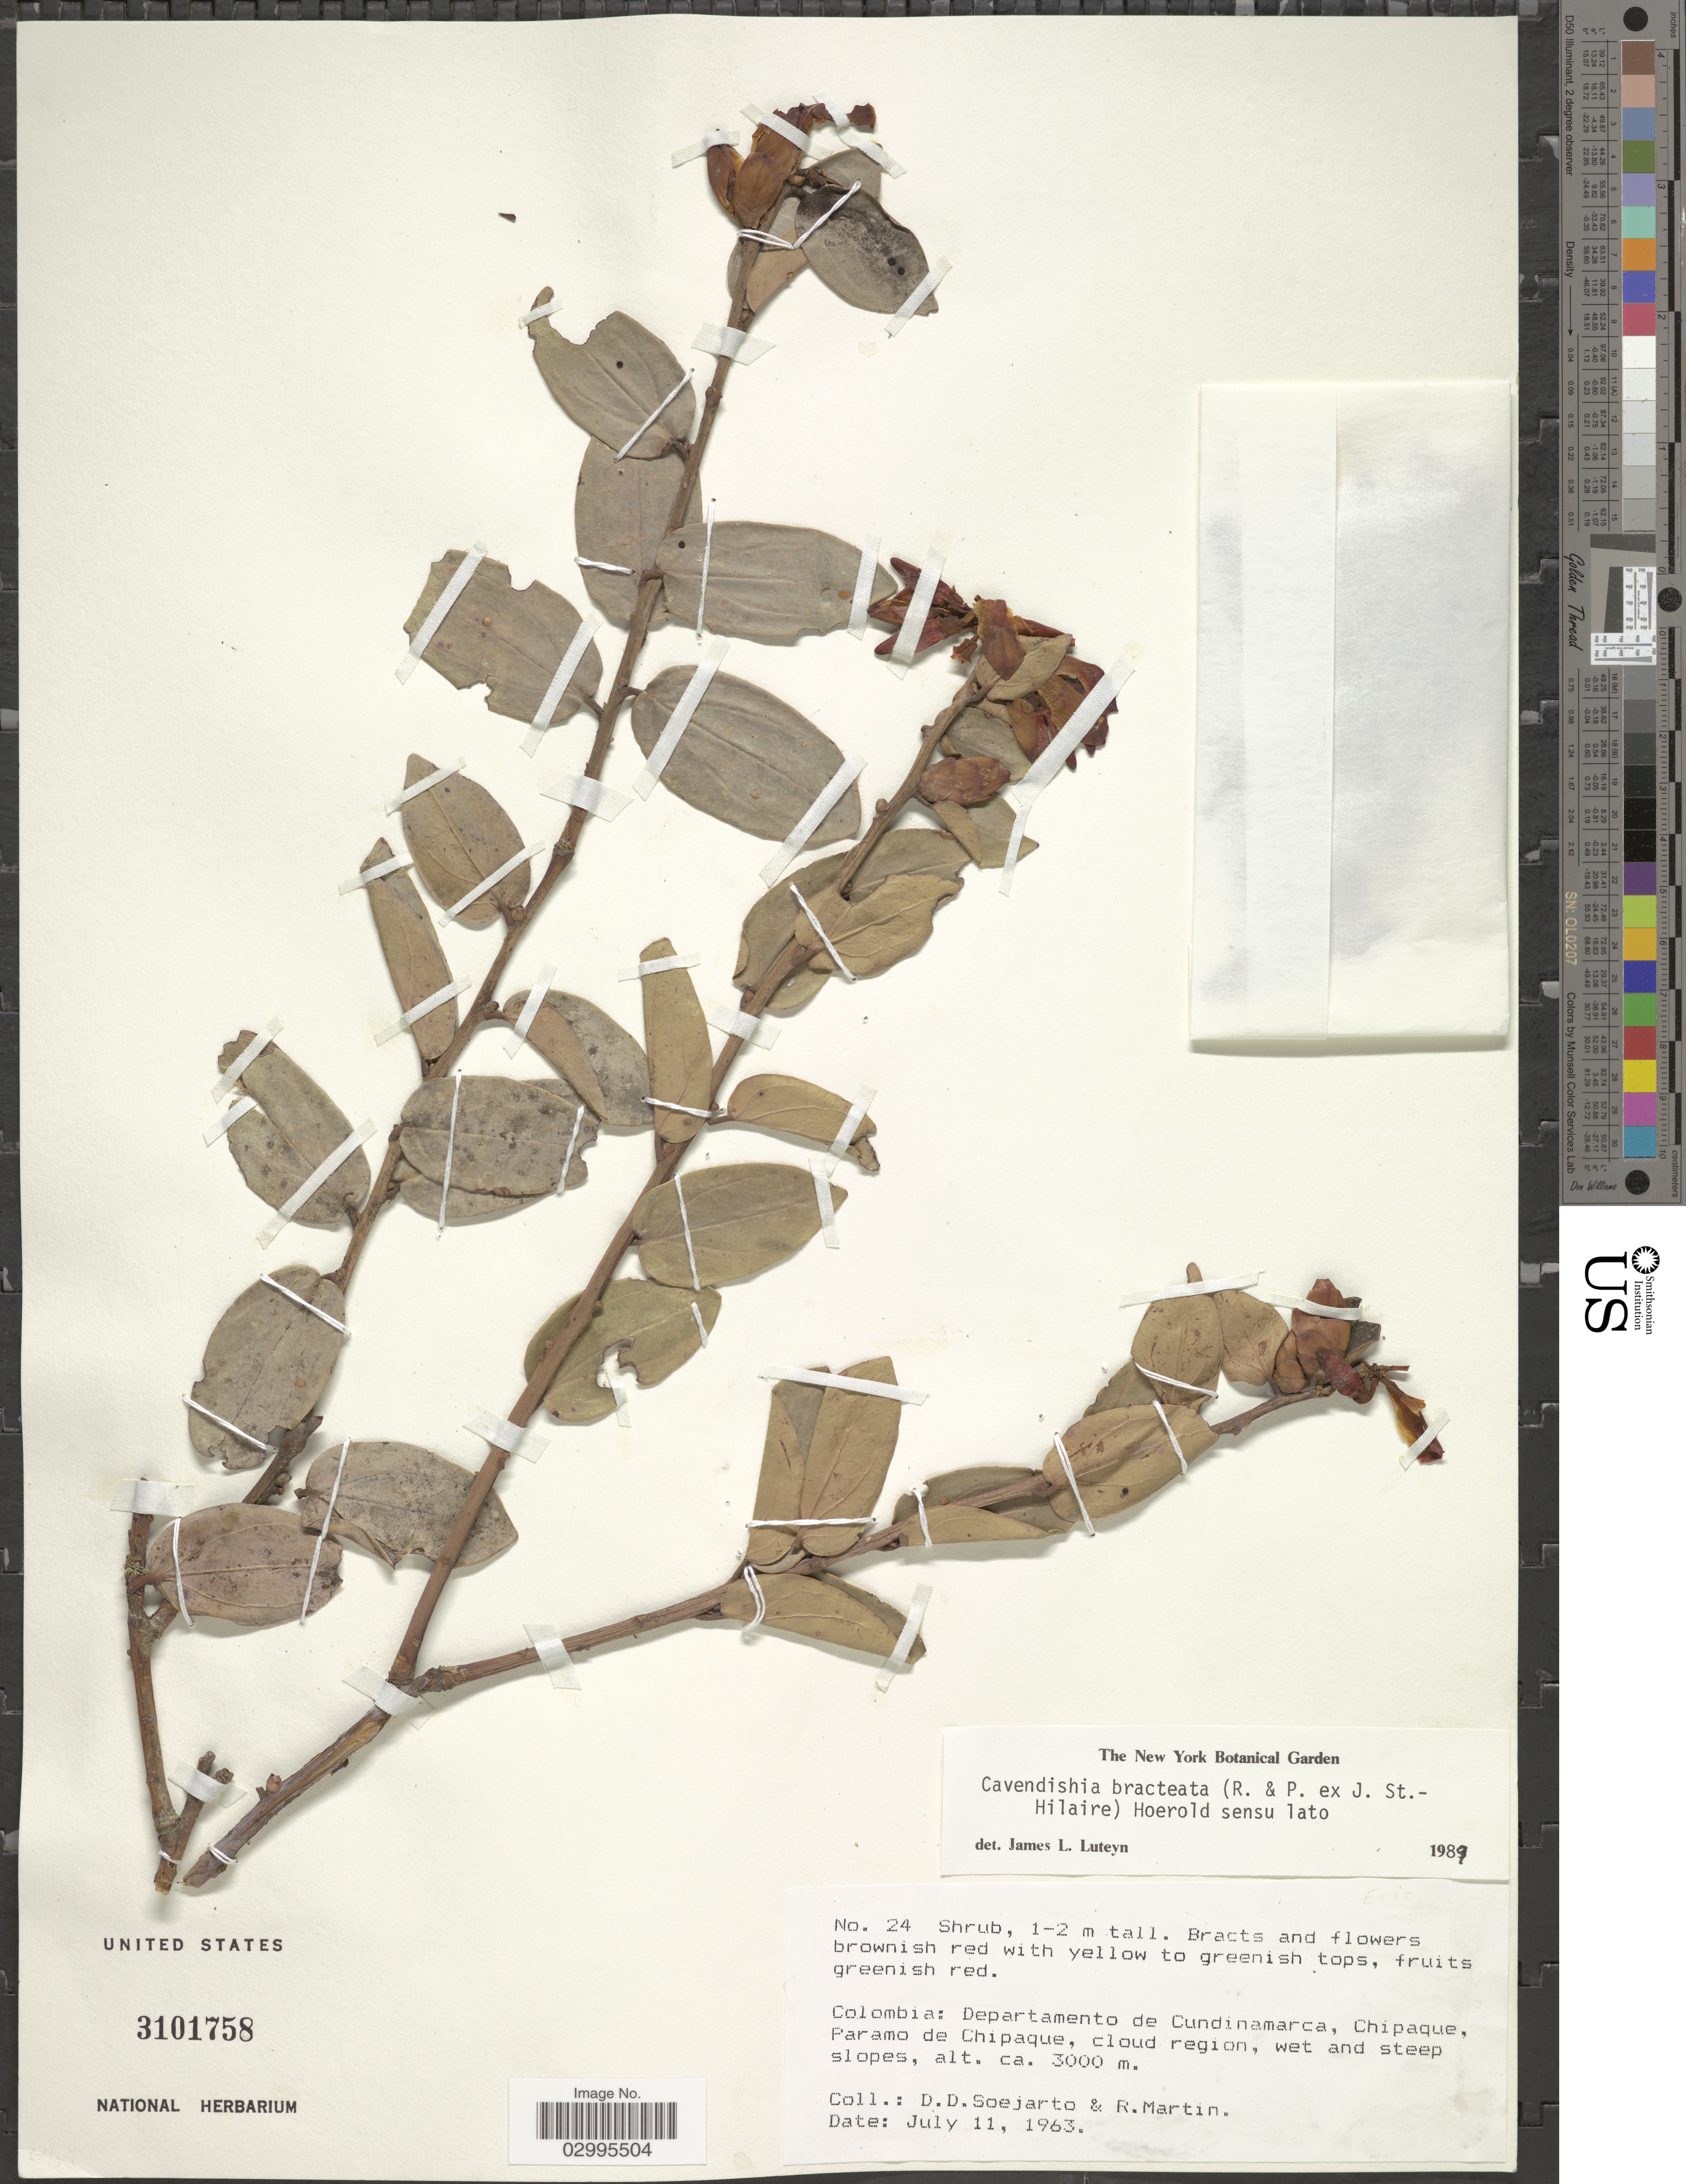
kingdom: Plantae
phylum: Tracheophyta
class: Magnoliopsida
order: Ericales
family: Ericaceae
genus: Cavendishia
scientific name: Cavendishia bracteata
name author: (Ruiz & Pav. ex J. St.-Hil.) Hoerold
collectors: R. Martin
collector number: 24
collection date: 1963-07-11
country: Colombia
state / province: Cundinamarca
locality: Chipaque, Paramo de Chipaque, cloud region, wet and steep slopes.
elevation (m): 3000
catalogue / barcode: US 3101758